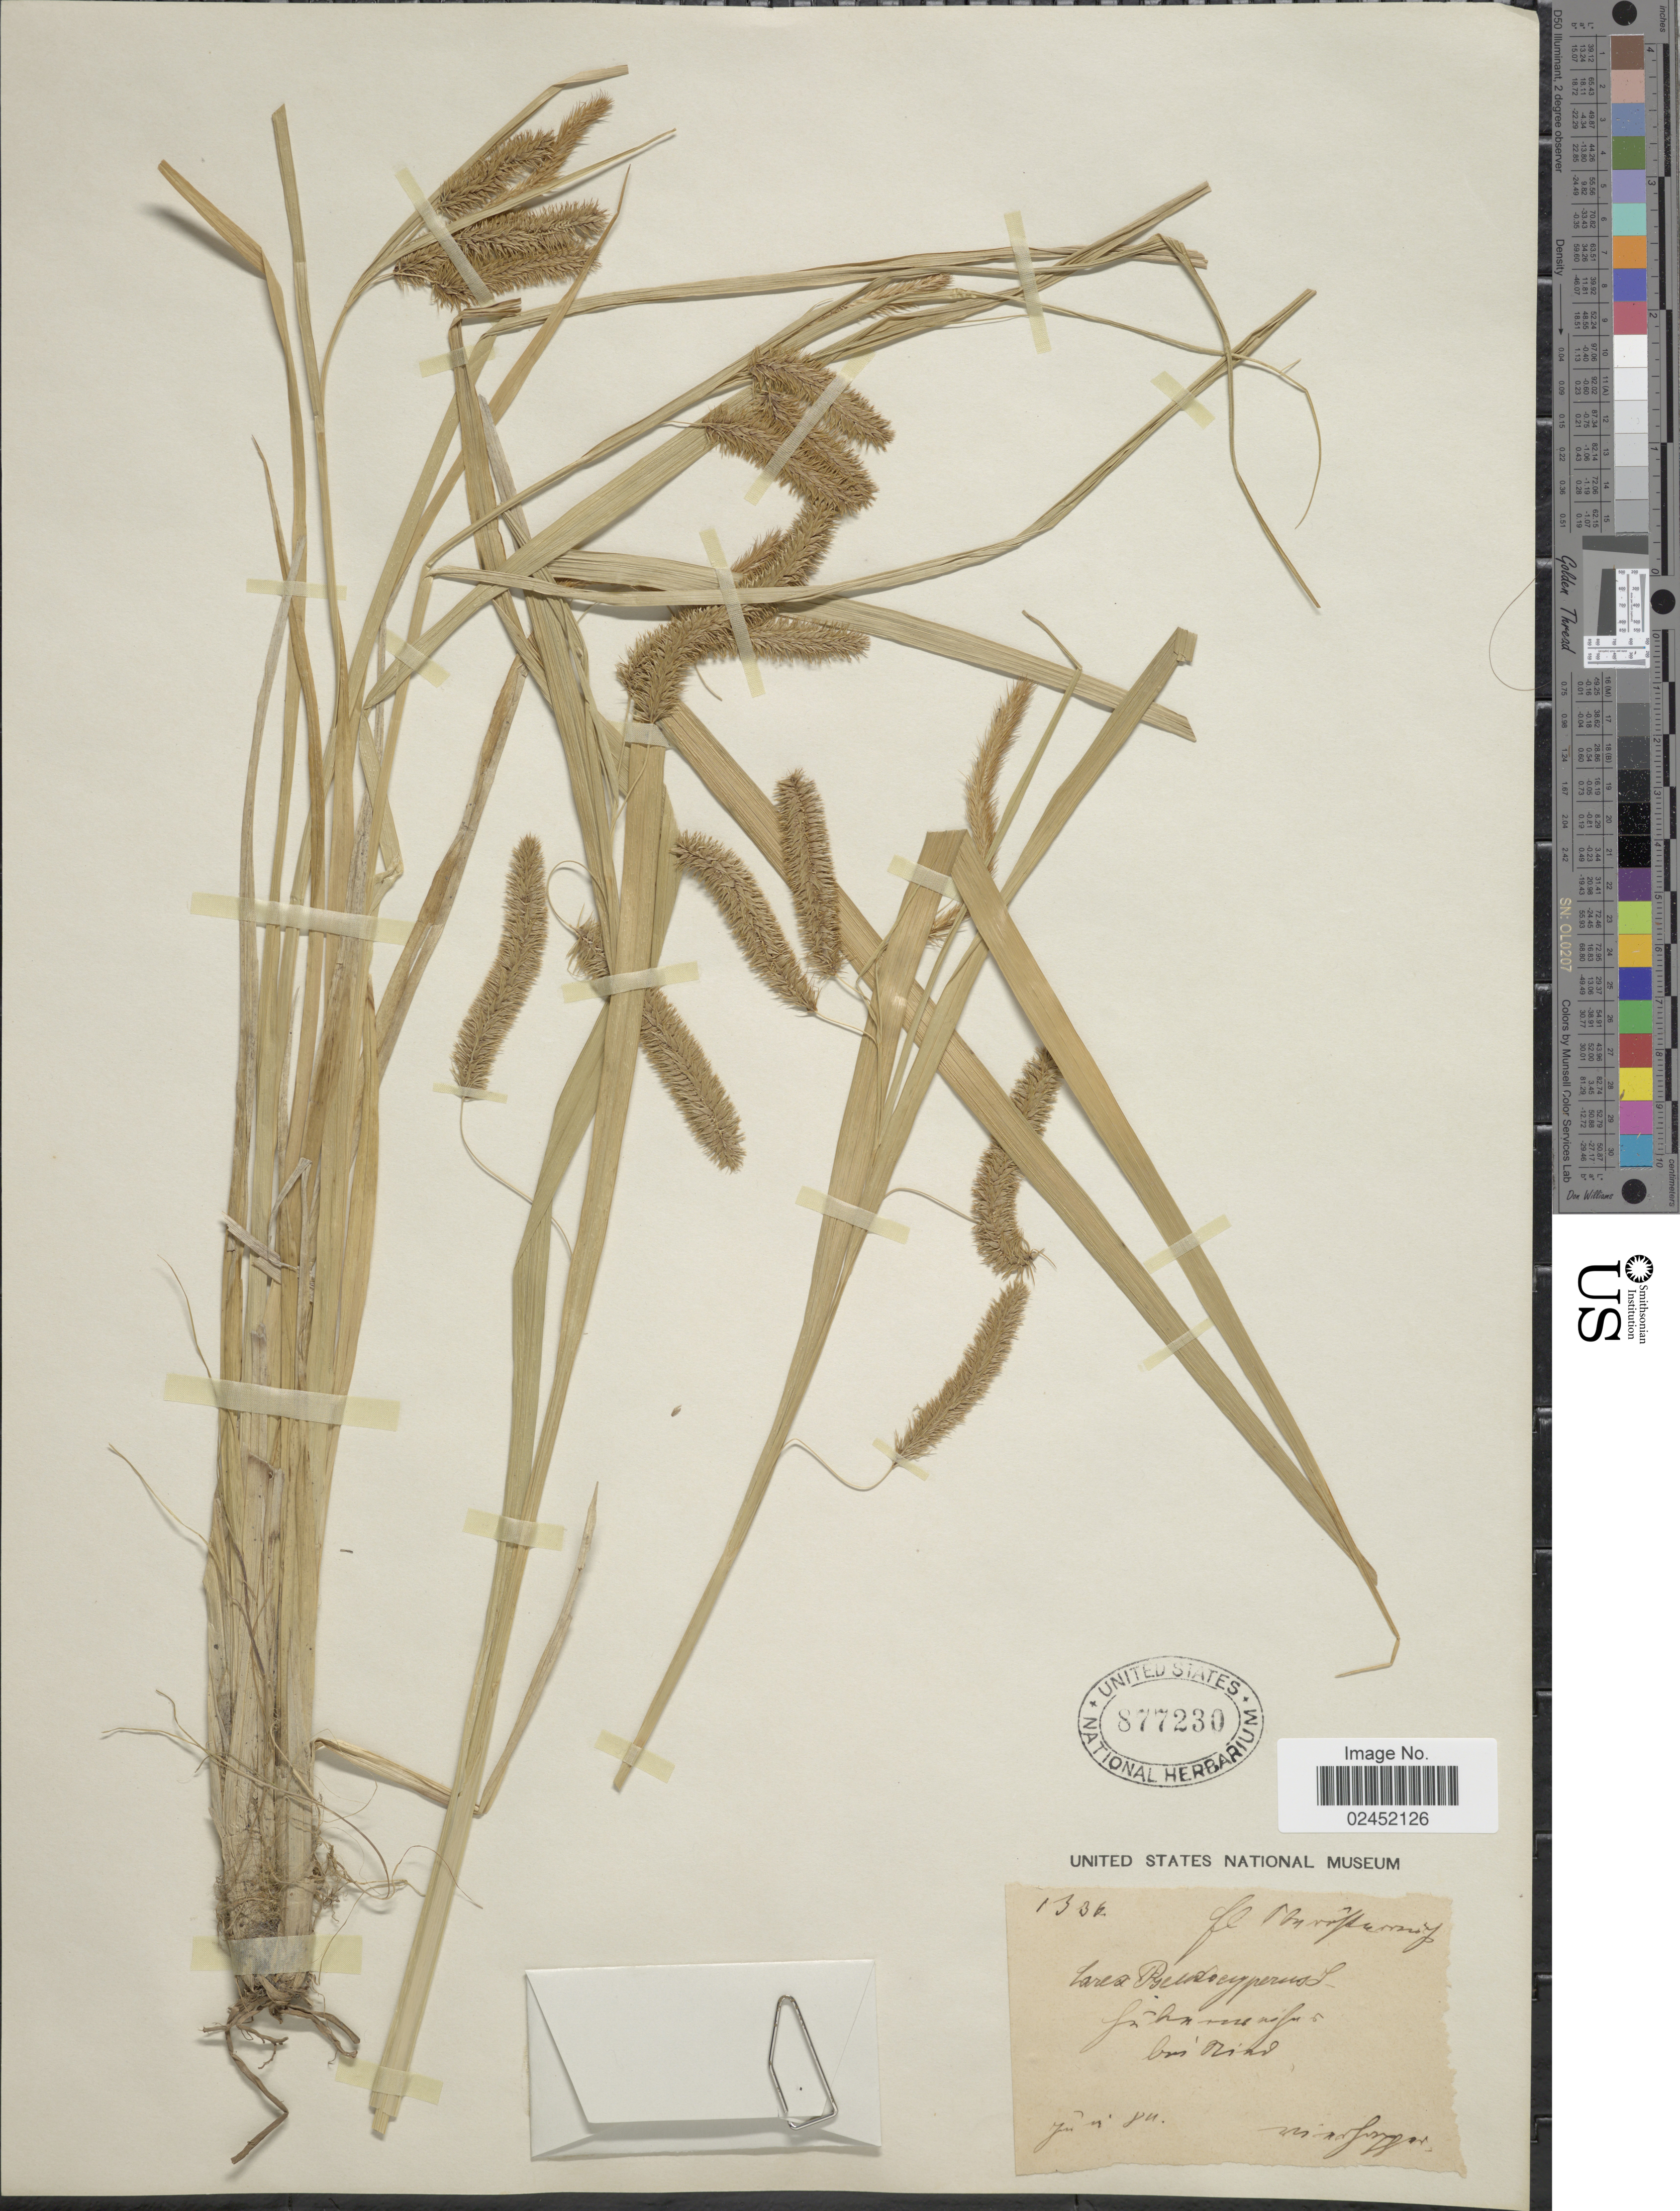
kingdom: Plantae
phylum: Tracheophyta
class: Liliopsida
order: Poales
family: Cyperaceae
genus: Carex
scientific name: Carex pseudocyperus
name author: L.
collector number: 1336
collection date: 1884-06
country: Austria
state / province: Oberosterreich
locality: Fl. Oberösterreich, … bei Ried.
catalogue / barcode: US 877230